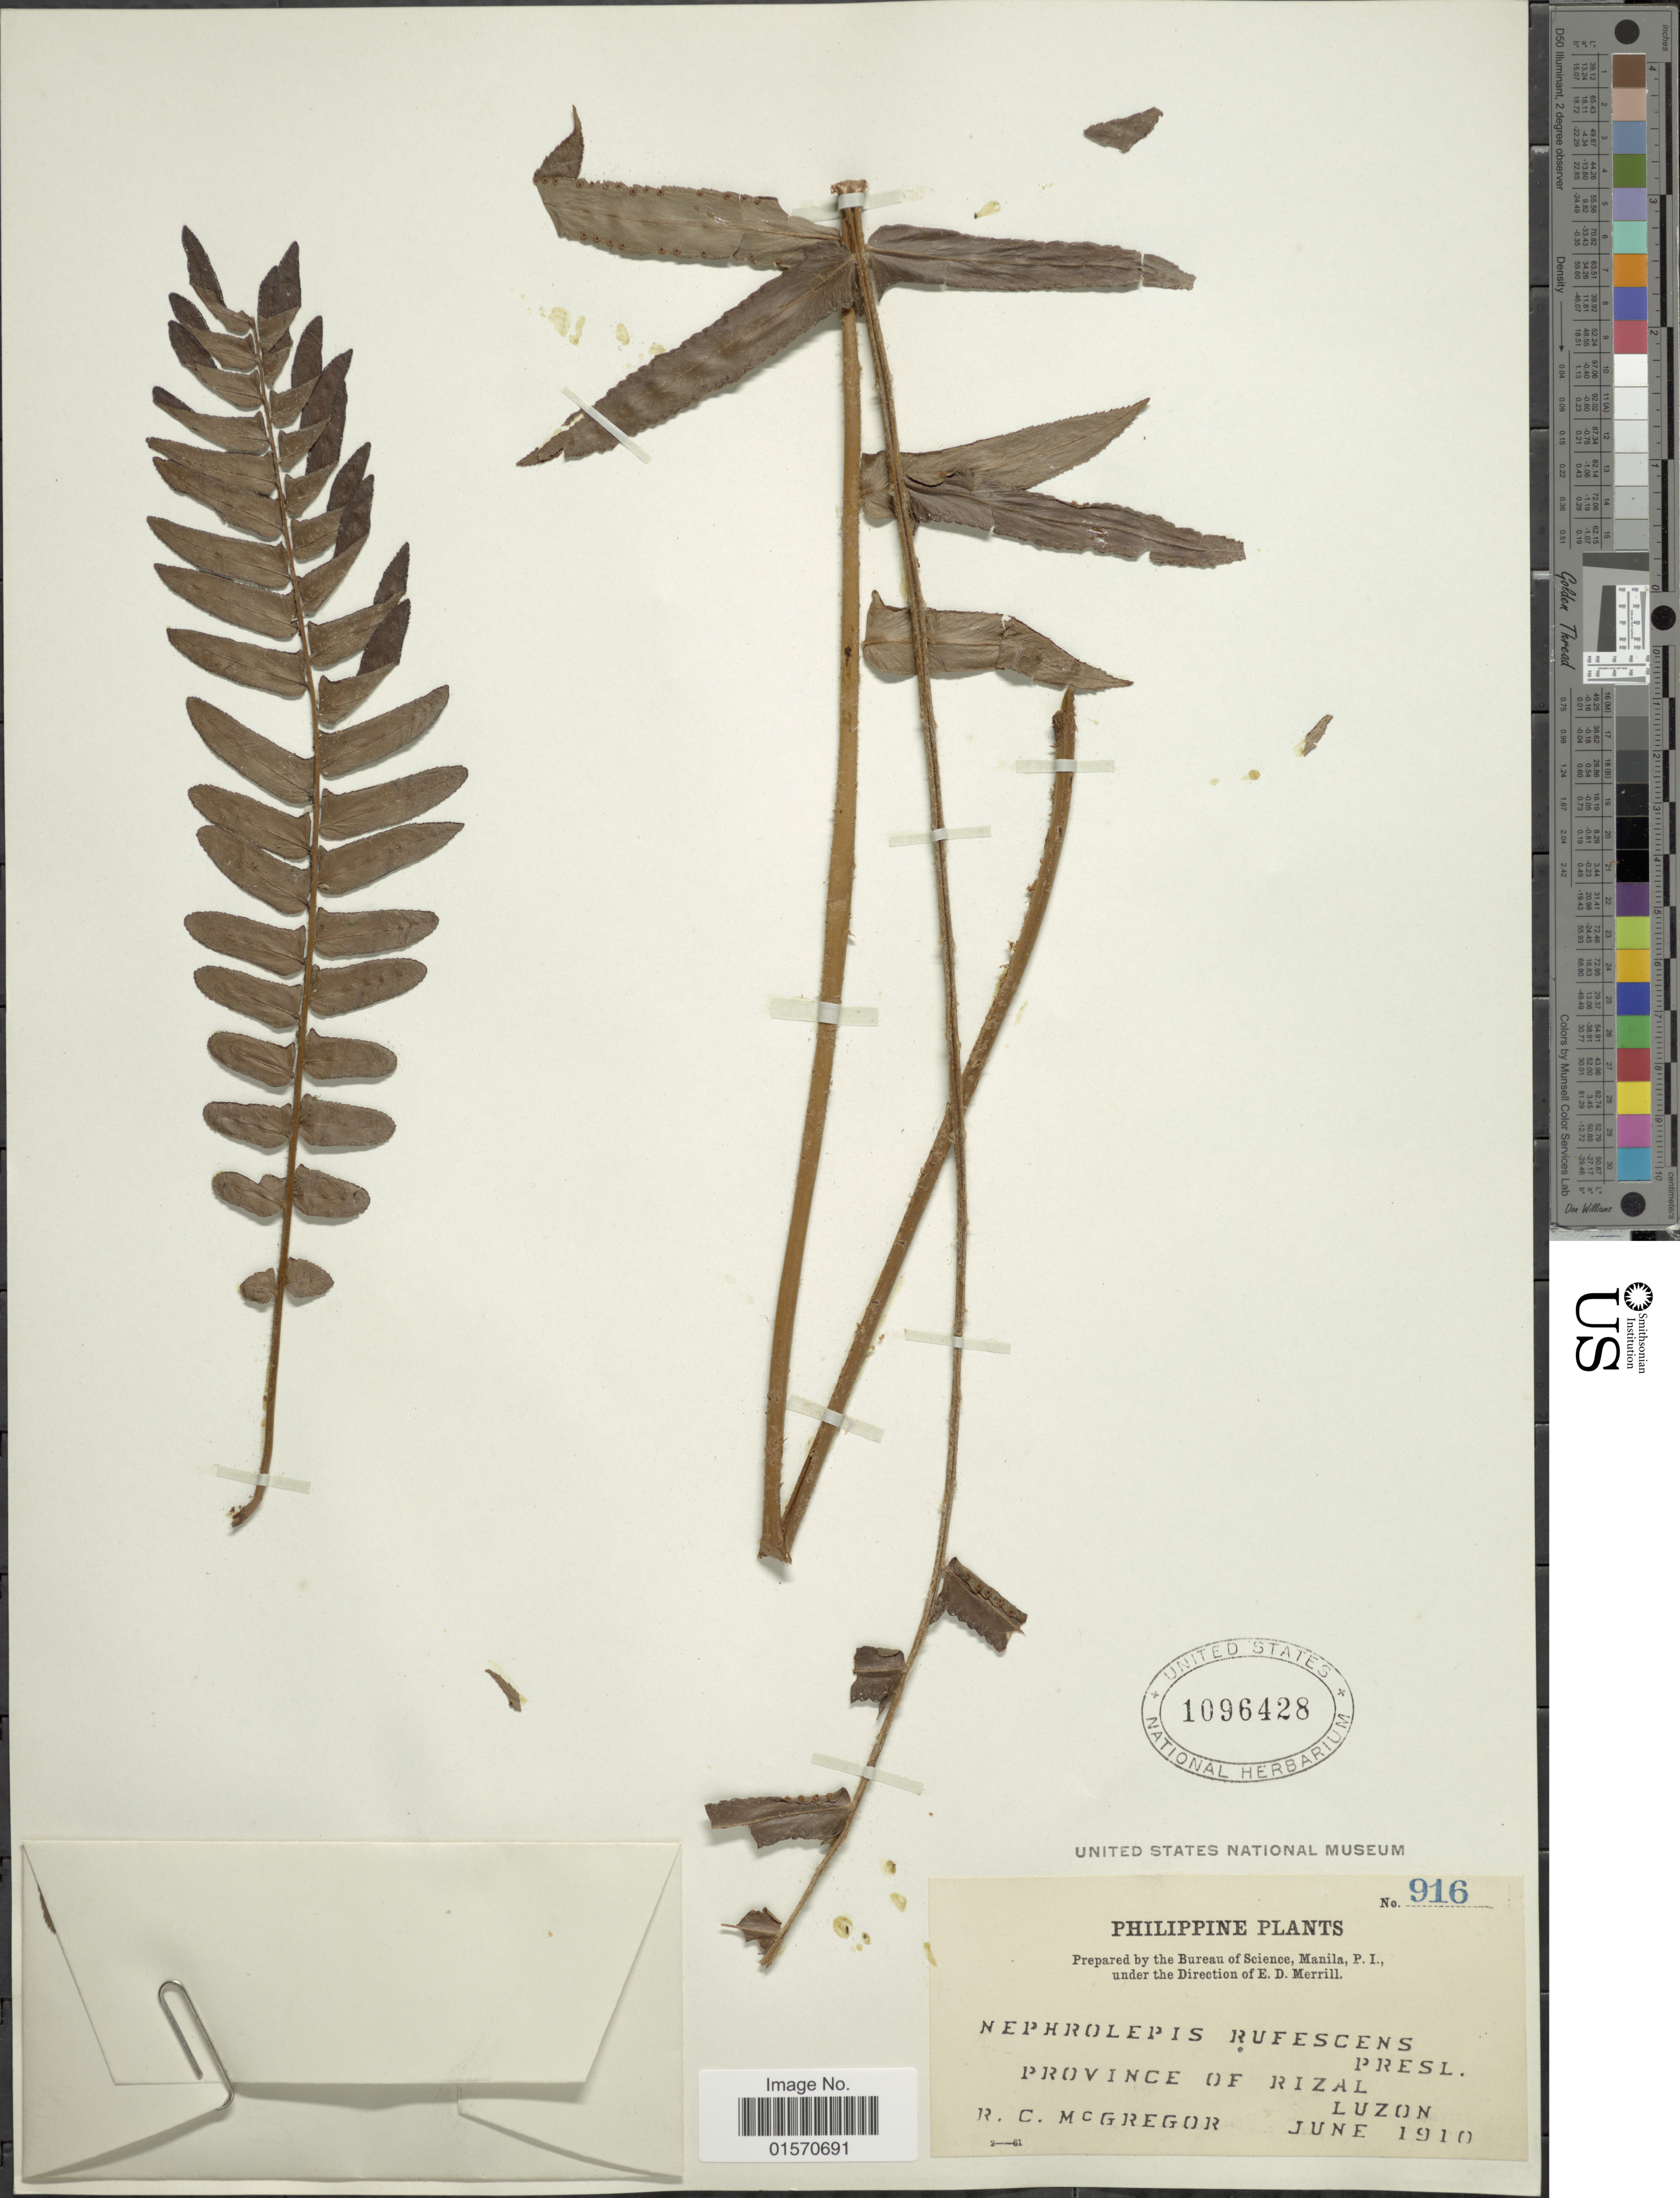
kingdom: Plantae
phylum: Tracheophyta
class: Polypodiopsida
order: Polypodiales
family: Nephrolepidaceae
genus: Nephrolepis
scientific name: Nephrolepis rufescens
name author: Wawra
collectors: R. C. McGregor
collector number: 916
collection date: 1910-06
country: Philippines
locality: Province of Rizal. Luzon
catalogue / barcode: US 1096428